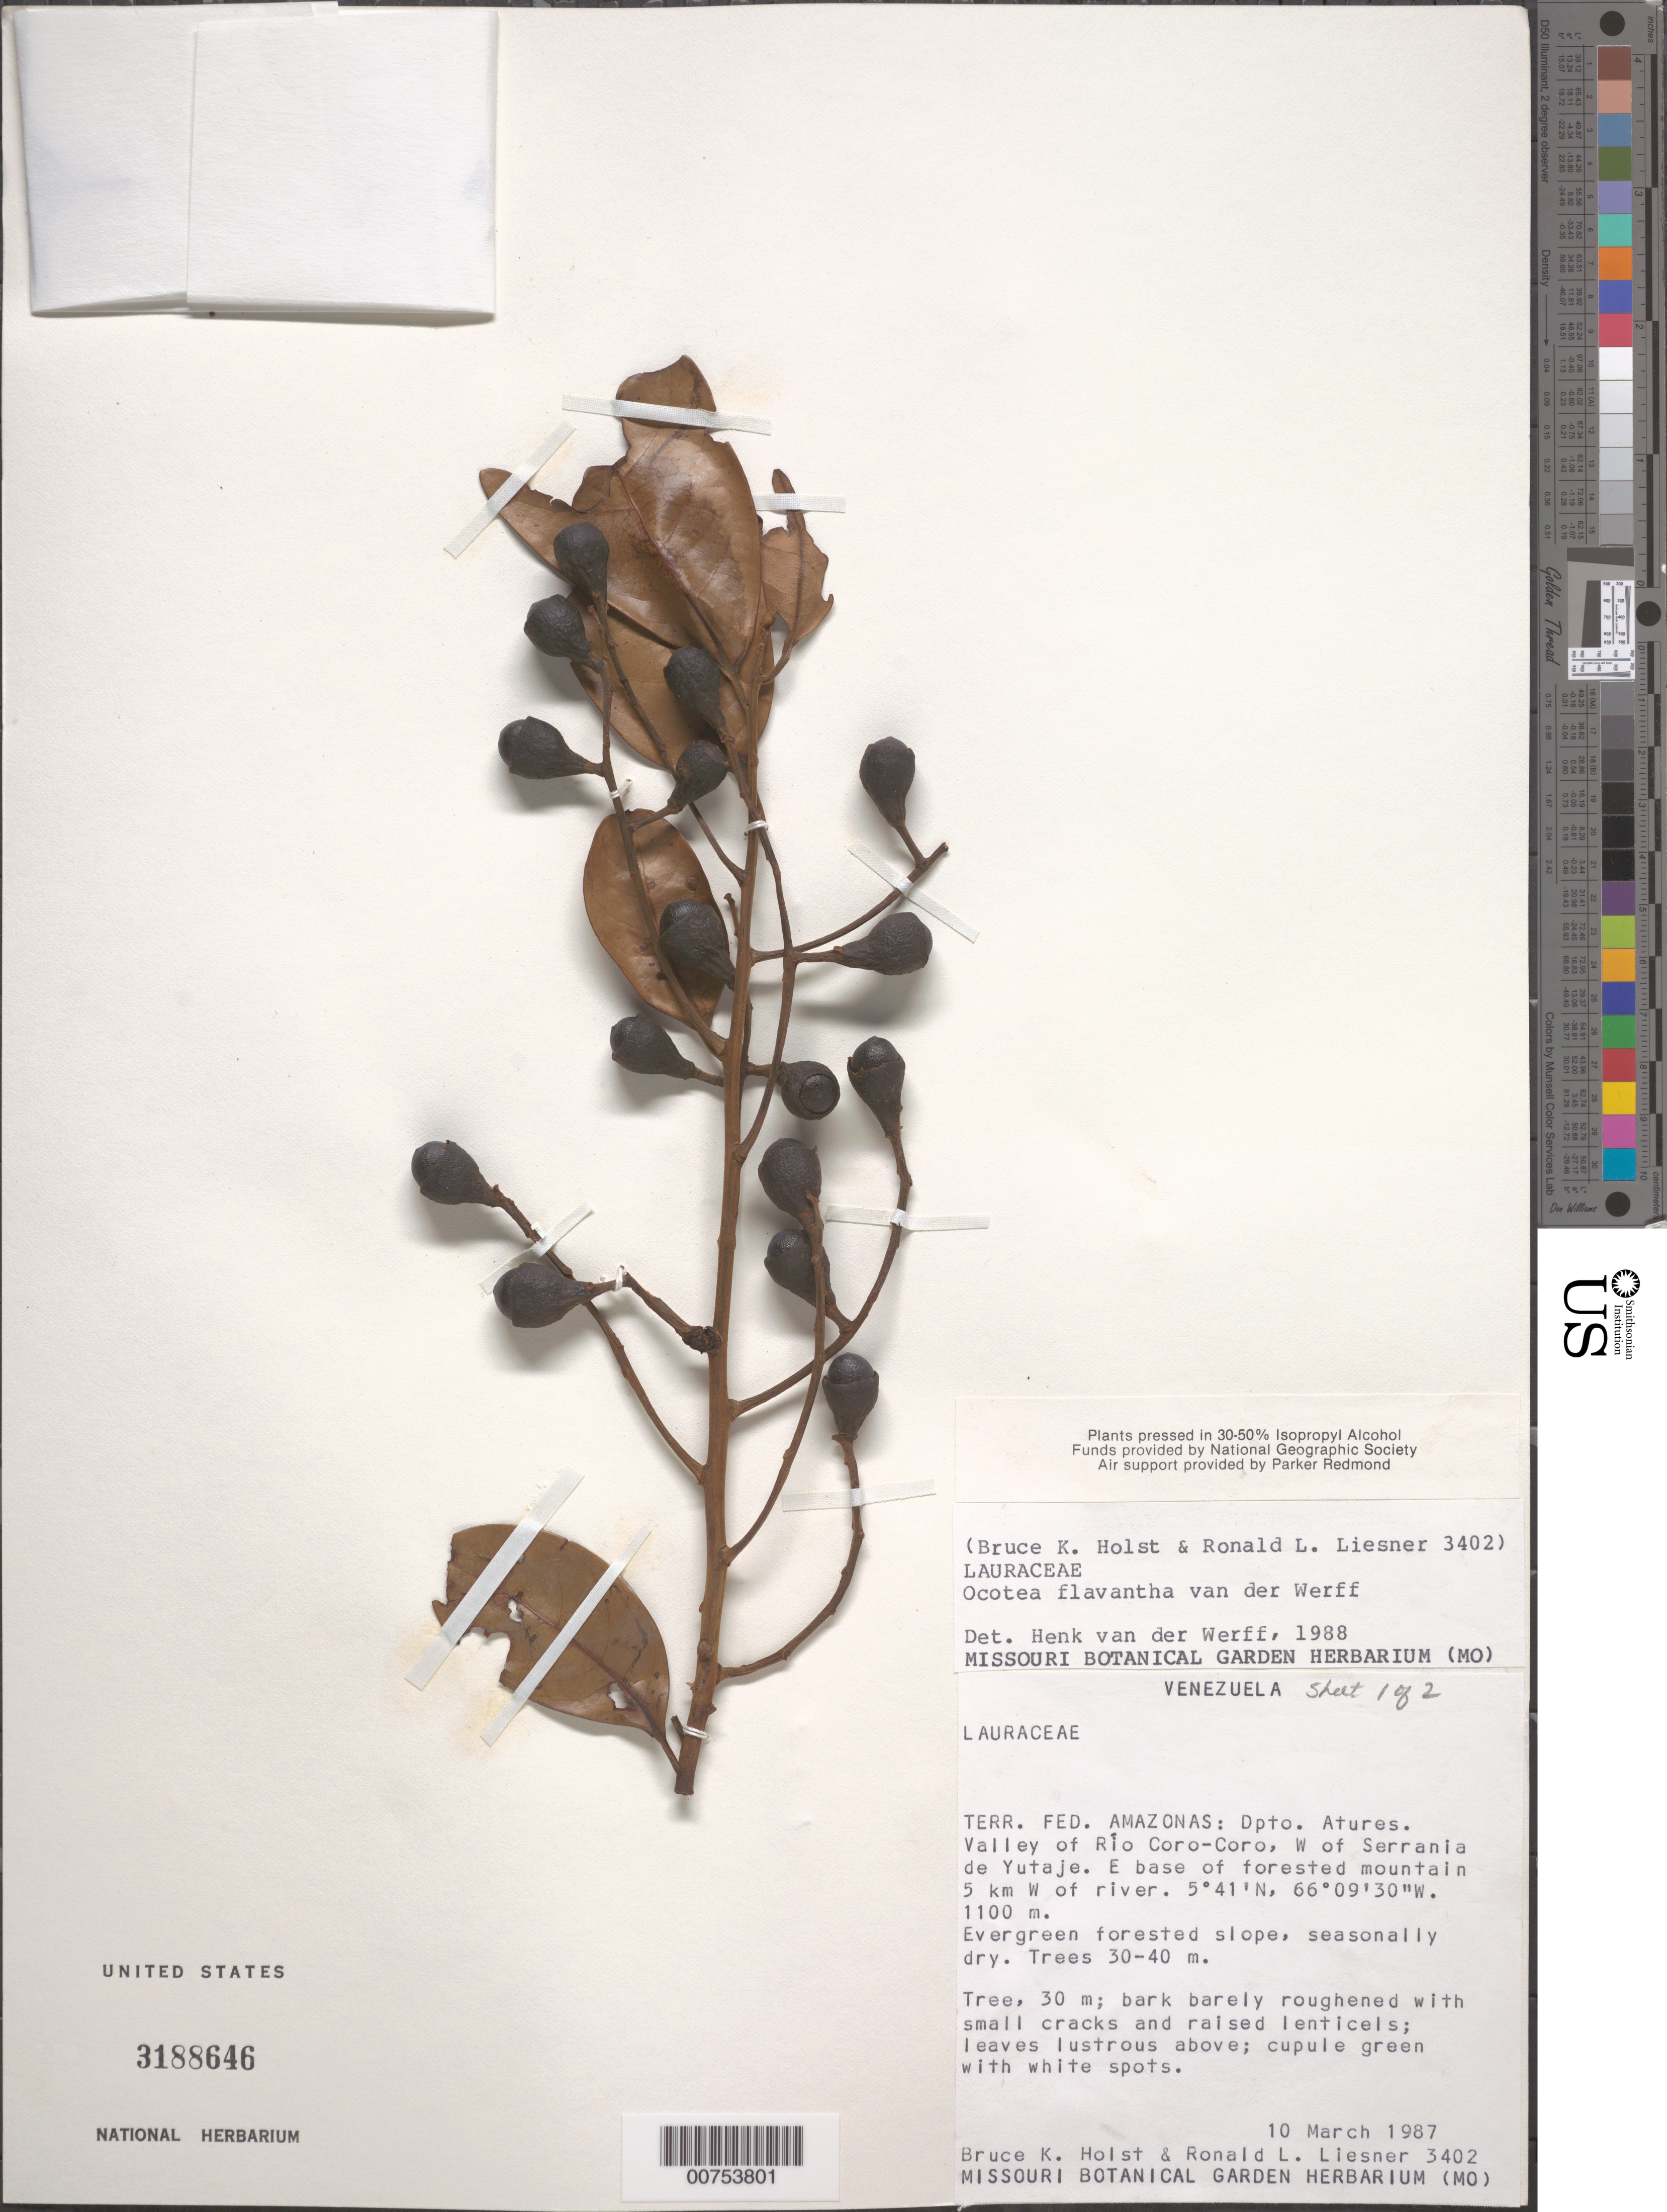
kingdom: Plantae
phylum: Tracheophyta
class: Magnoliopsida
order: Laurales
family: Lauraceae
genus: Ocotea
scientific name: Ocotea flavantha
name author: van der Werff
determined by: van der Werff, H., (MO), Missouri Botanical Garden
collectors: B. Holst & R. L. Liesner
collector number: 3402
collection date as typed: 10-Mar-87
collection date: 1987-03-10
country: Venezuela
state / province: Amazonas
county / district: Atures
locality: Río Coro-Coro valley, W of Serrania de Yutajé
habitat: Evergreen forested slope, seasonally dry, trees 30-40 m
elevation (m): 1100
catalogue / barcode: US 3188646